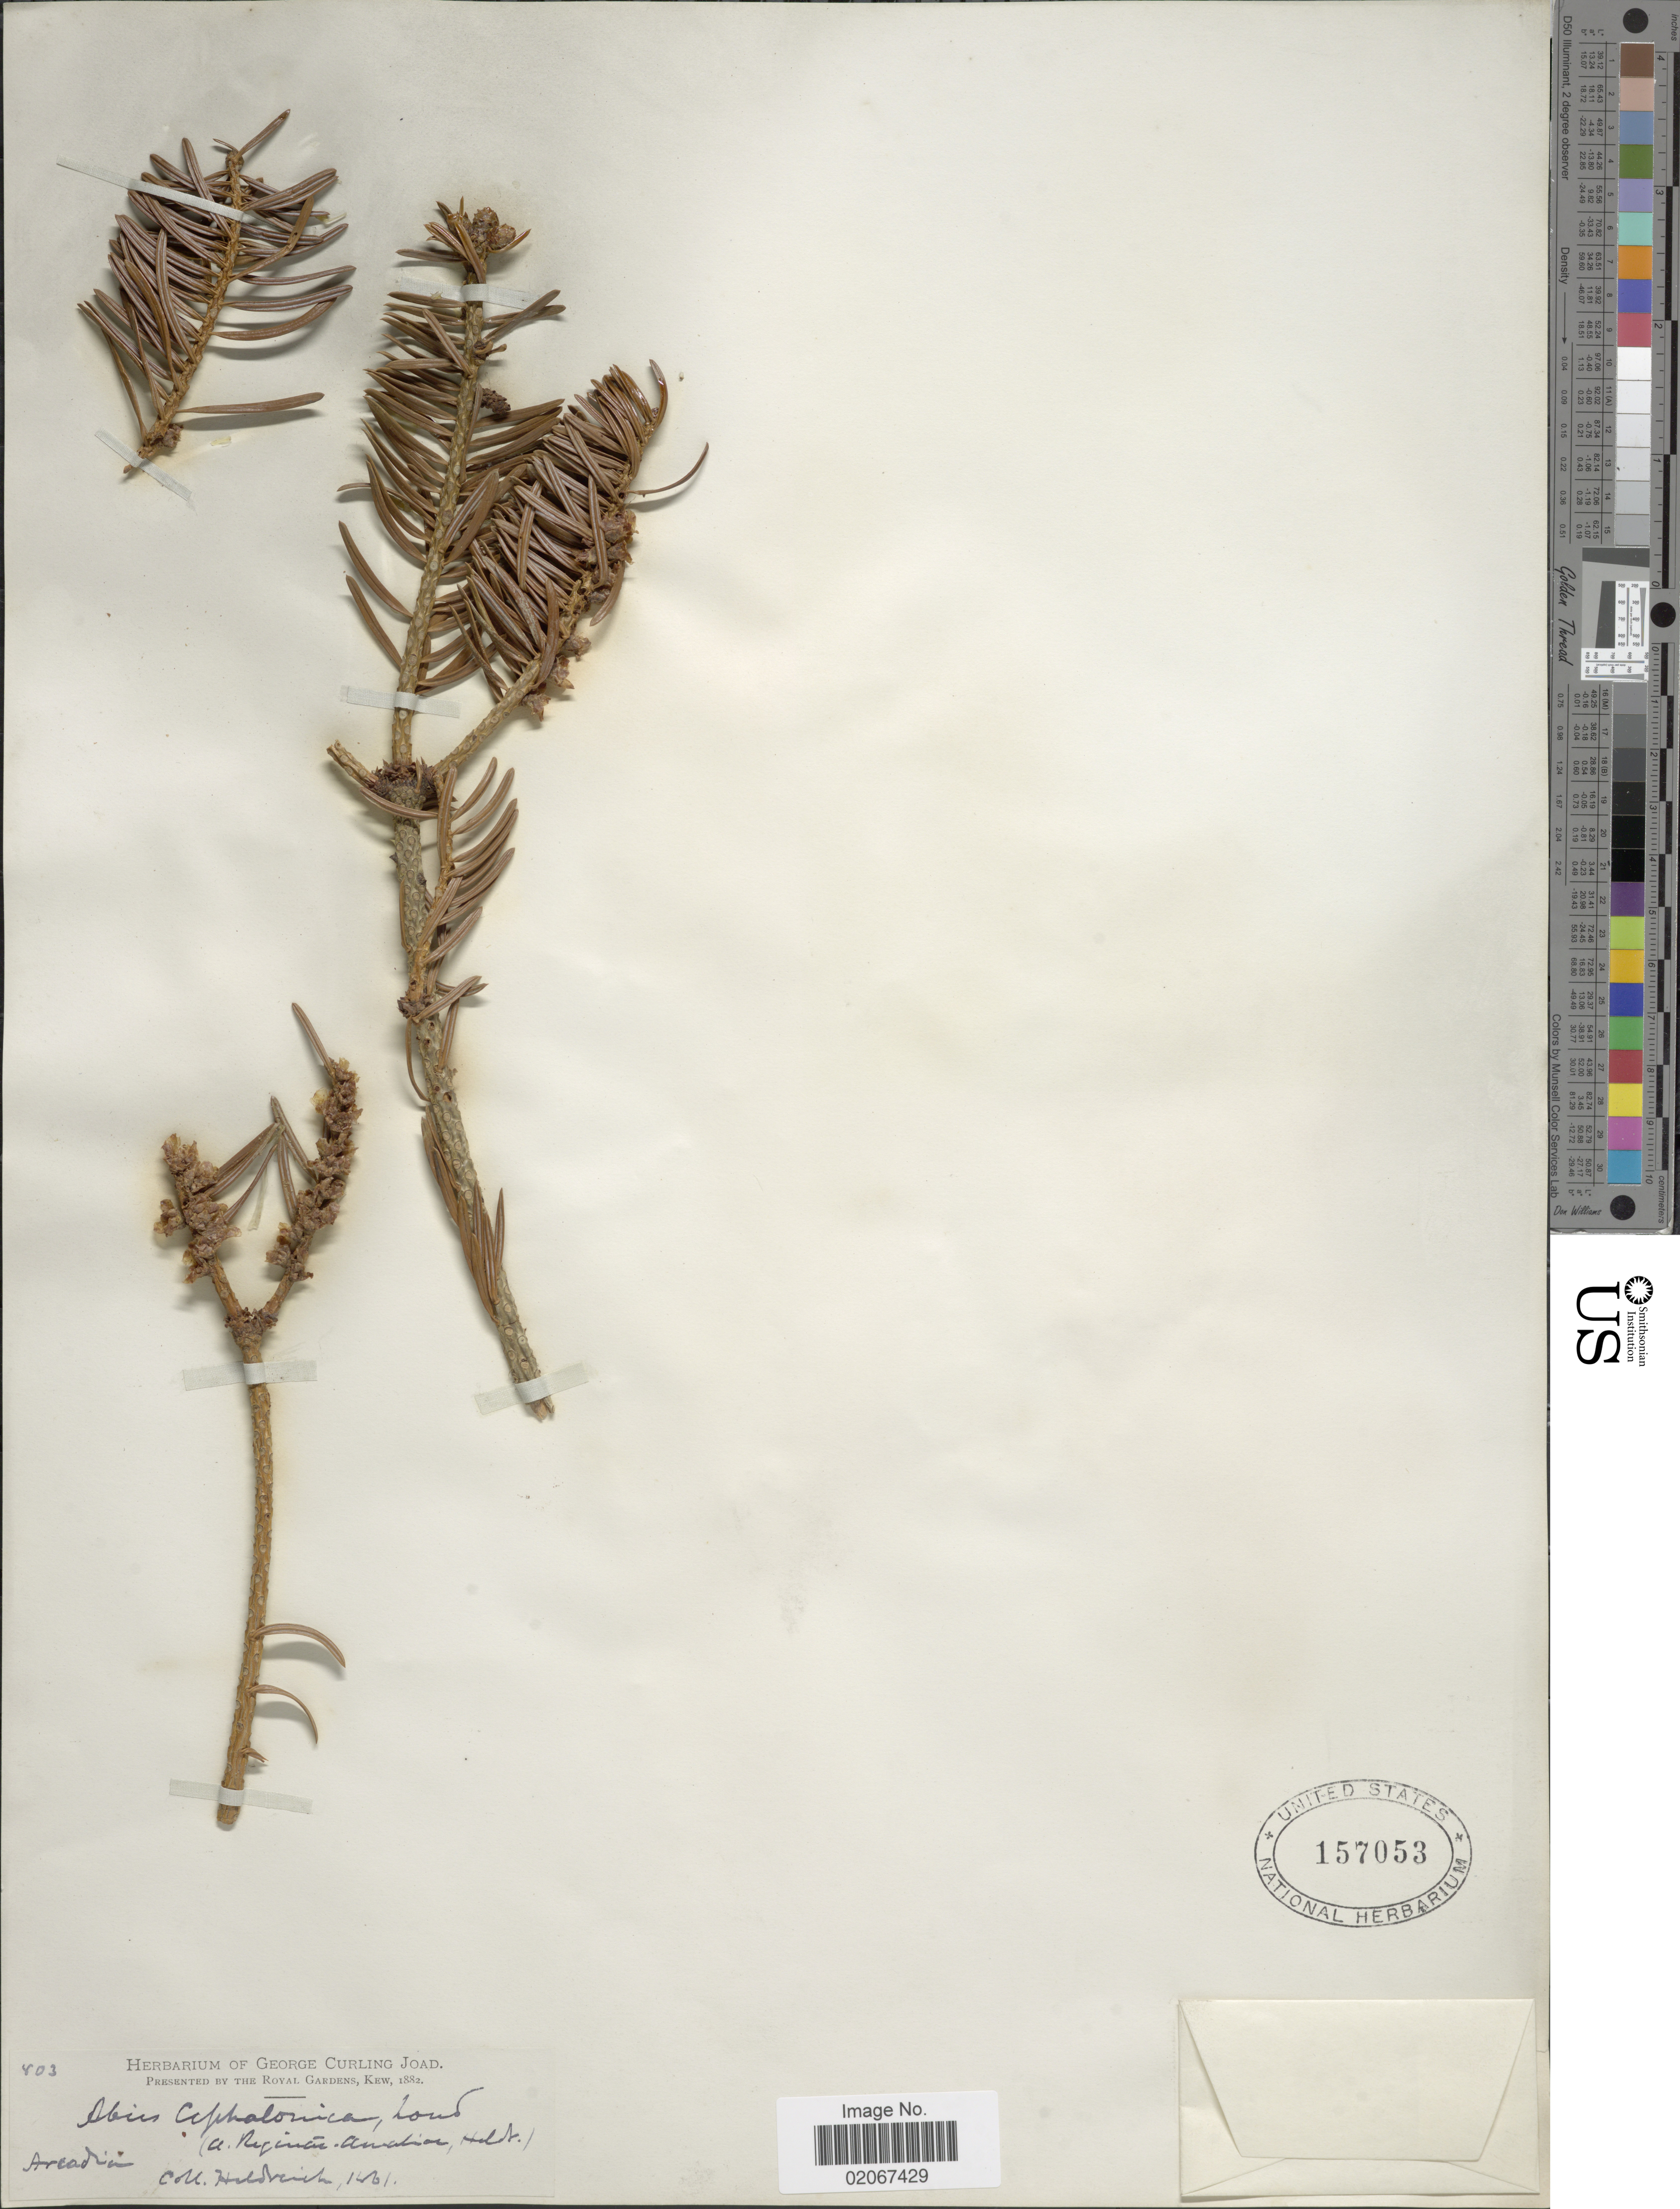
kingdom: Plantae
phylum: Tracheophyta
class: Pinopsida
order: Pinales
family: Pinaceae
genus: Abies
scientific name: Abies cephalonica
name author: Loudon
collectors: Heldreich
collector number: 403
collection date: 1861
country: Greece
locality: Arcadia.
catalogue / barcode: US 157053